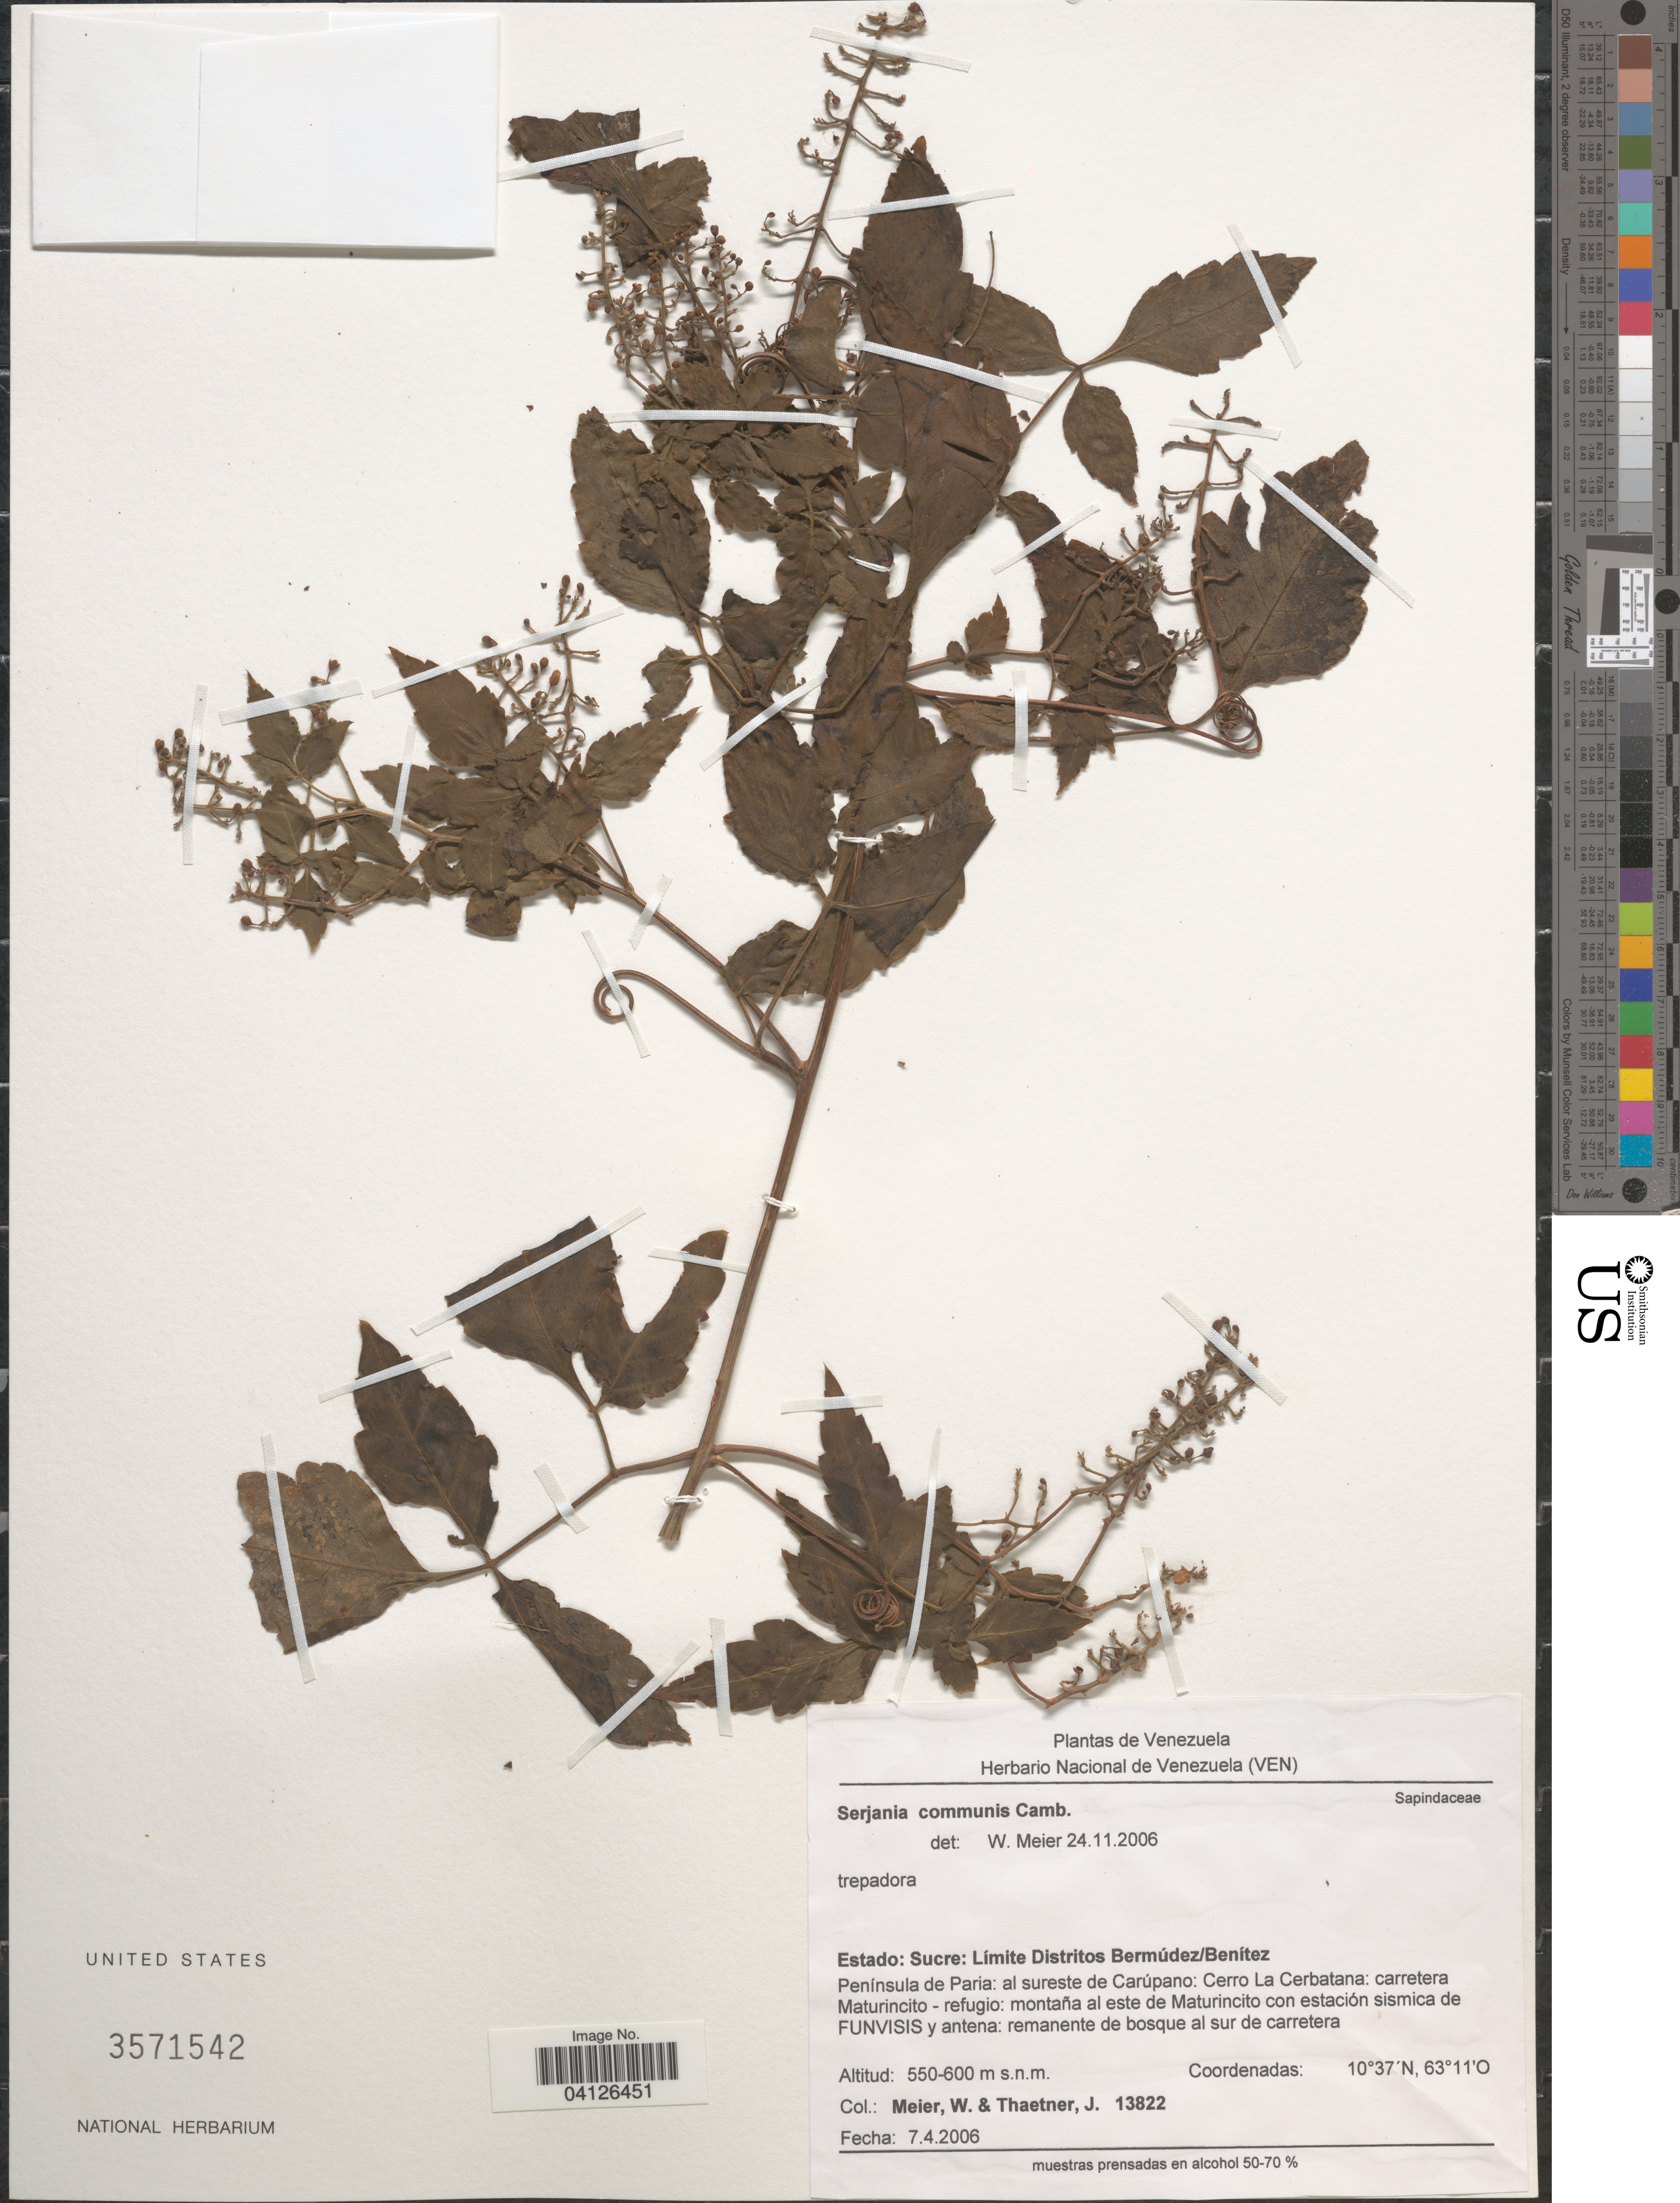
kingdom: Plantae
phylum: Tracheophyta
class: Magnoliopsida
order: Sapindales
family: Sapindaceae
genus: Serjania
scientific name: Serjania communis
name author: Cambess.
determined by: Acevedo-Rodriguez, P., (US), Smithsonian Institution - National Museum of Natural History (UNITED STATES)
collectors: W. Meier & J. Thaetner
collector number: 13822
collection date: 2006-04-07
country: Venezuela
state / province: Sucre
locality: Límite Distritos Bermúdez/Benítez. Península de Paria: al sureste de Carúpano: Cerro La Cerbatana: carretera Maturincito - refugio: montaña al este de Maturincito con estación sismica de FUNVISIS y antena: remanente de bosque al sur de carretera.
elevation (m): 550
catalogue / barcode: US 3571542